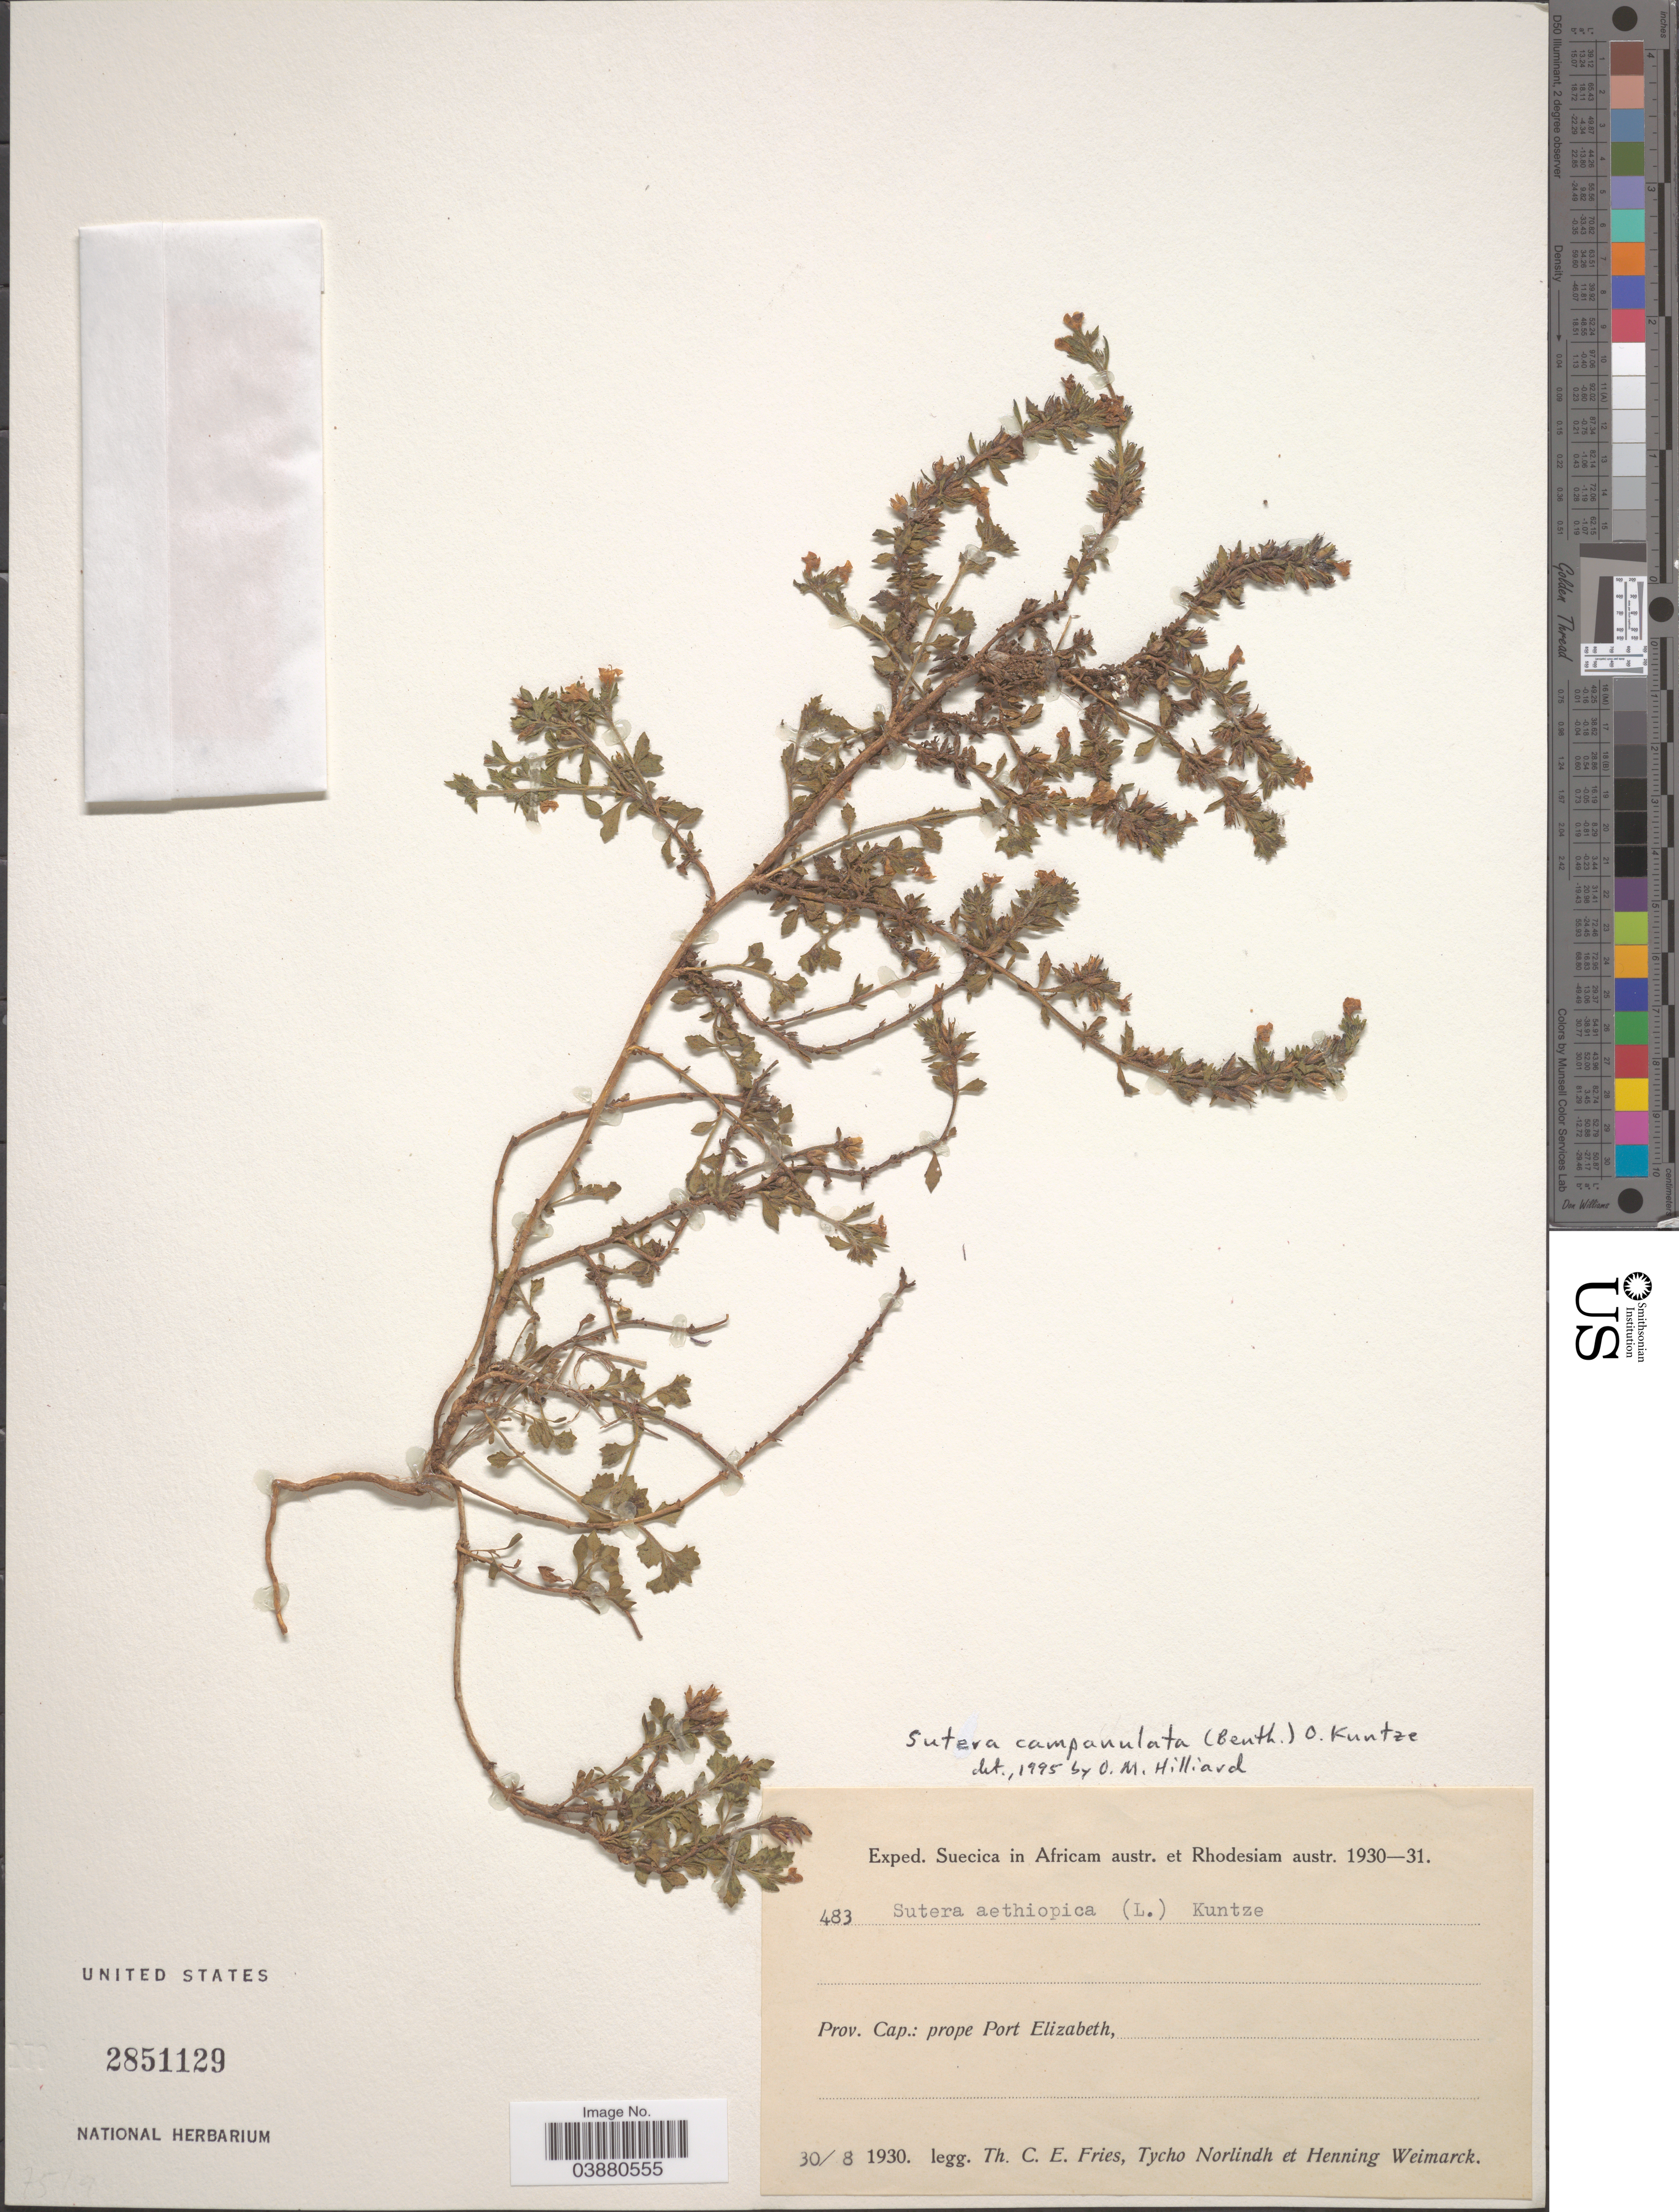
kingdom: Plantae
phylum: Tracheophyta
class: Magnoliopsida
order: Lamiales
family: Scrophulariaceae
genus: Sutera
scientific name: Sutera campanulata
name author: (Benth.) Kuntze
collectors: T. C. E. Fries, N. T. Norlindh & H. Weimarck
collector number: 483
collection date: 1930-08-30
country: South Africa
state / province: Eastern Cape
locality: Prope Port Elizabeth.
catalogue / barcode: US 2851129